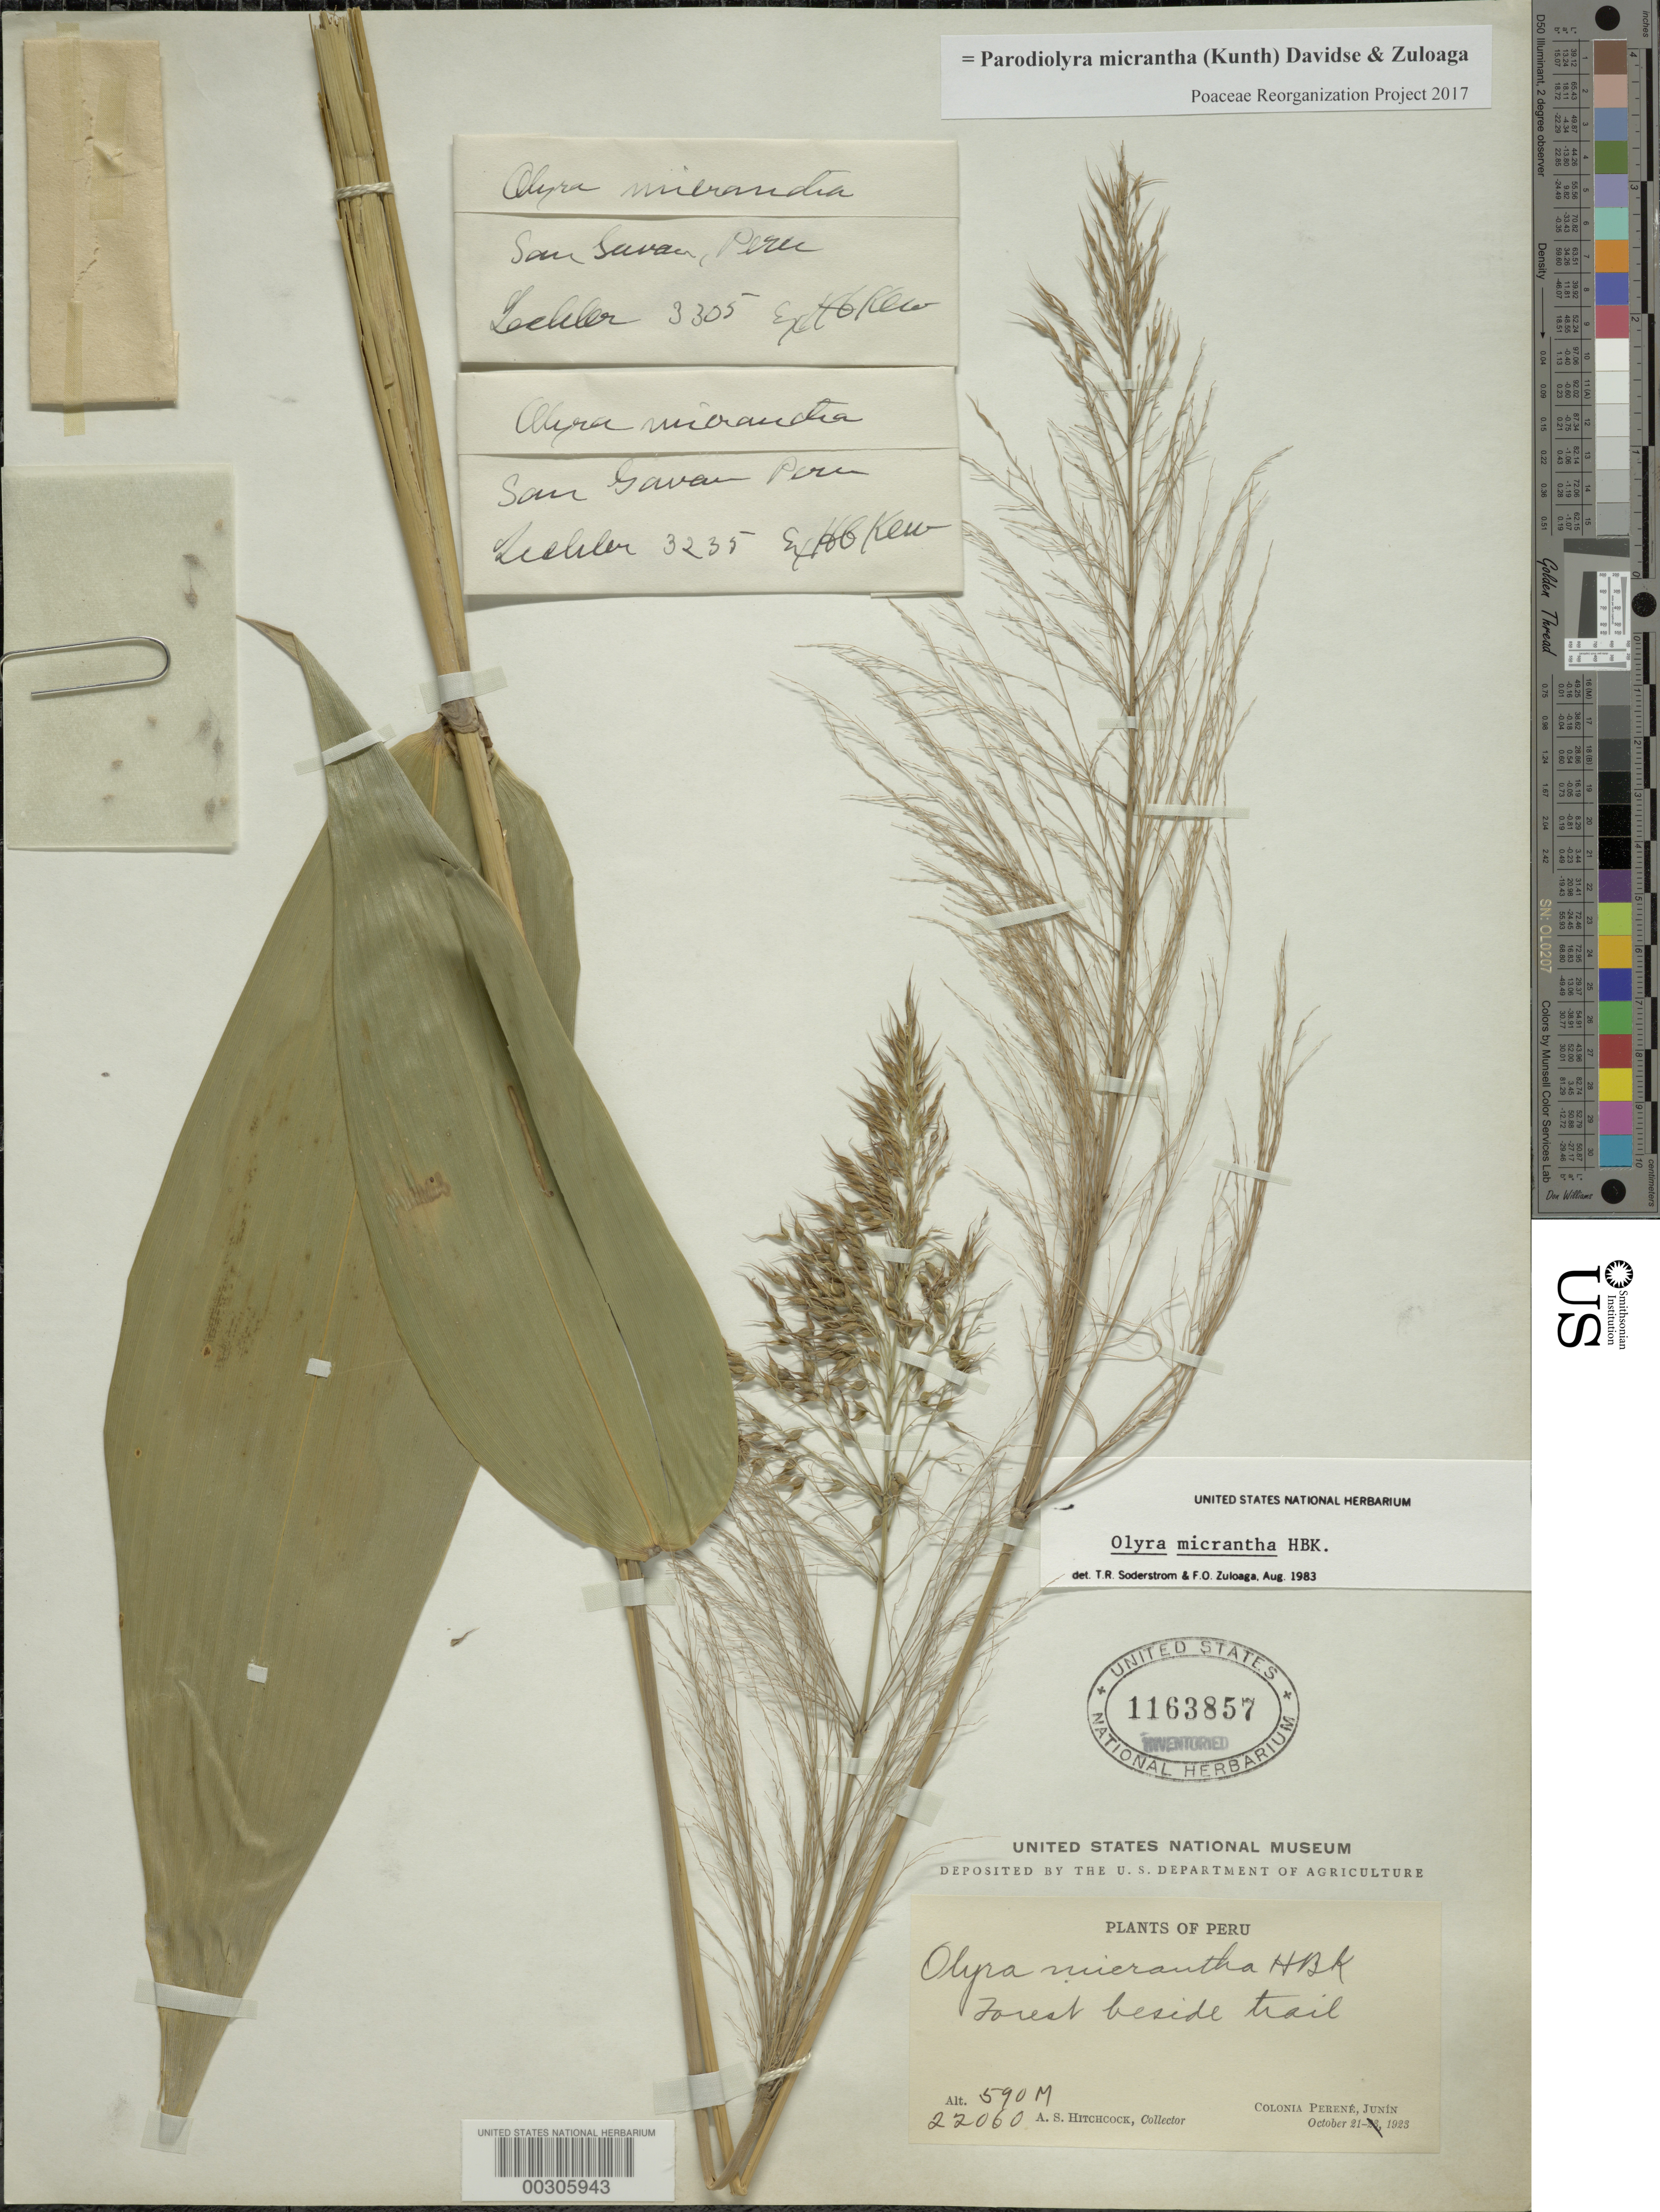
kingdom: Plantae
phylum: Tracheophyta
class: Liliopsida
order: Poales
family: Poaceae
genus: Parodiolyra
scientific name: Parodiolyra micrantha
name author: (Kunth) Davidse & Zuloaga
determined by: Poaceae Reorganization Project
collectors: A. S. Hitchcock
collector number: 22060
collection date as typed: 21 Oct 1923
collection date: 1923-10-21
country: Peru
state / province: Junín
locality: Perene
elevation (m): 590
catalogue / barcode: US 1163857